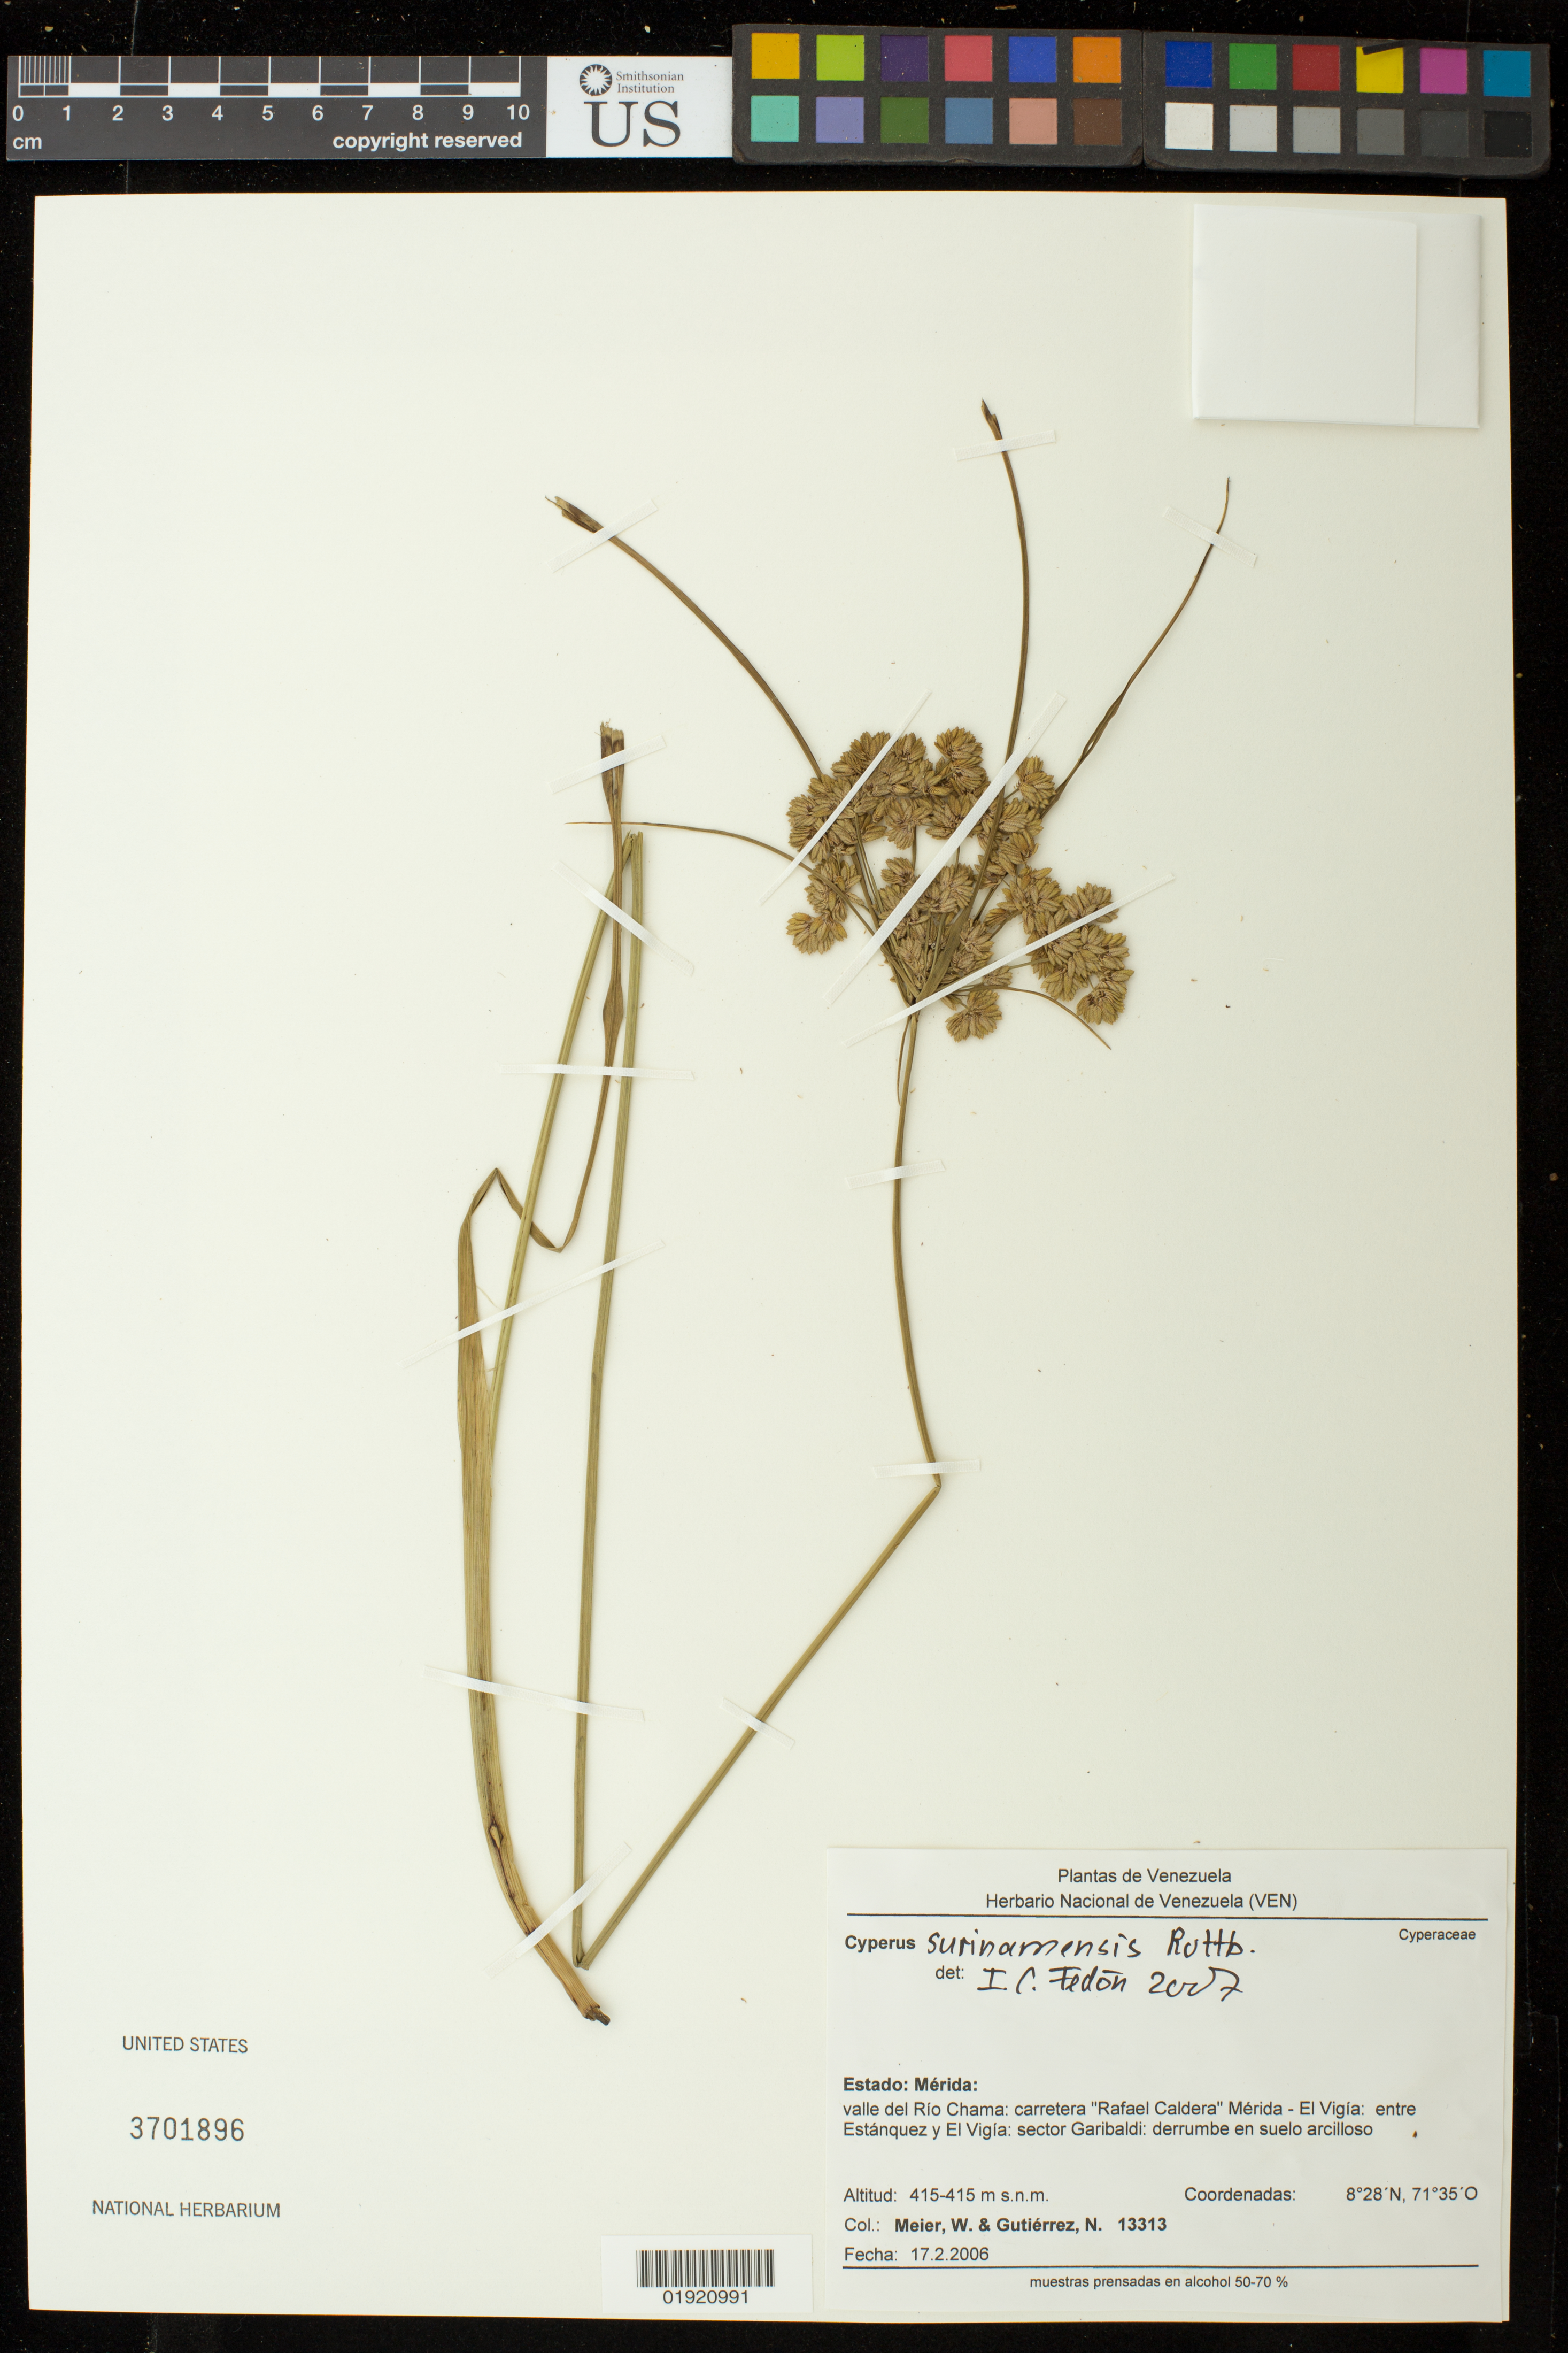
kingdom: Plantae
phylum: Tracheophyta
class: Liliopsida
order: Poales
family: Cyperaceae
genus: Cyperus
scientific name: Cyperus surinamensis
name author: Rottb.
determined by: Fedon, I. C.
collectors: W. Meier & N. Gutierrez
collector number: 13313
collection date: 2006-02-17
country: Venezuela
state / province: Mérida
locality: Estado: Merida: valle del Rio Chama: carretera "Rafael Caldera" Merida - El Vigia: entre Estanquez y El Vigia: sector Garibaldi.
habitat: Derrumbe en suelo arcilloso.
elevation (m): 415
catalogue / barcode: US 3701896